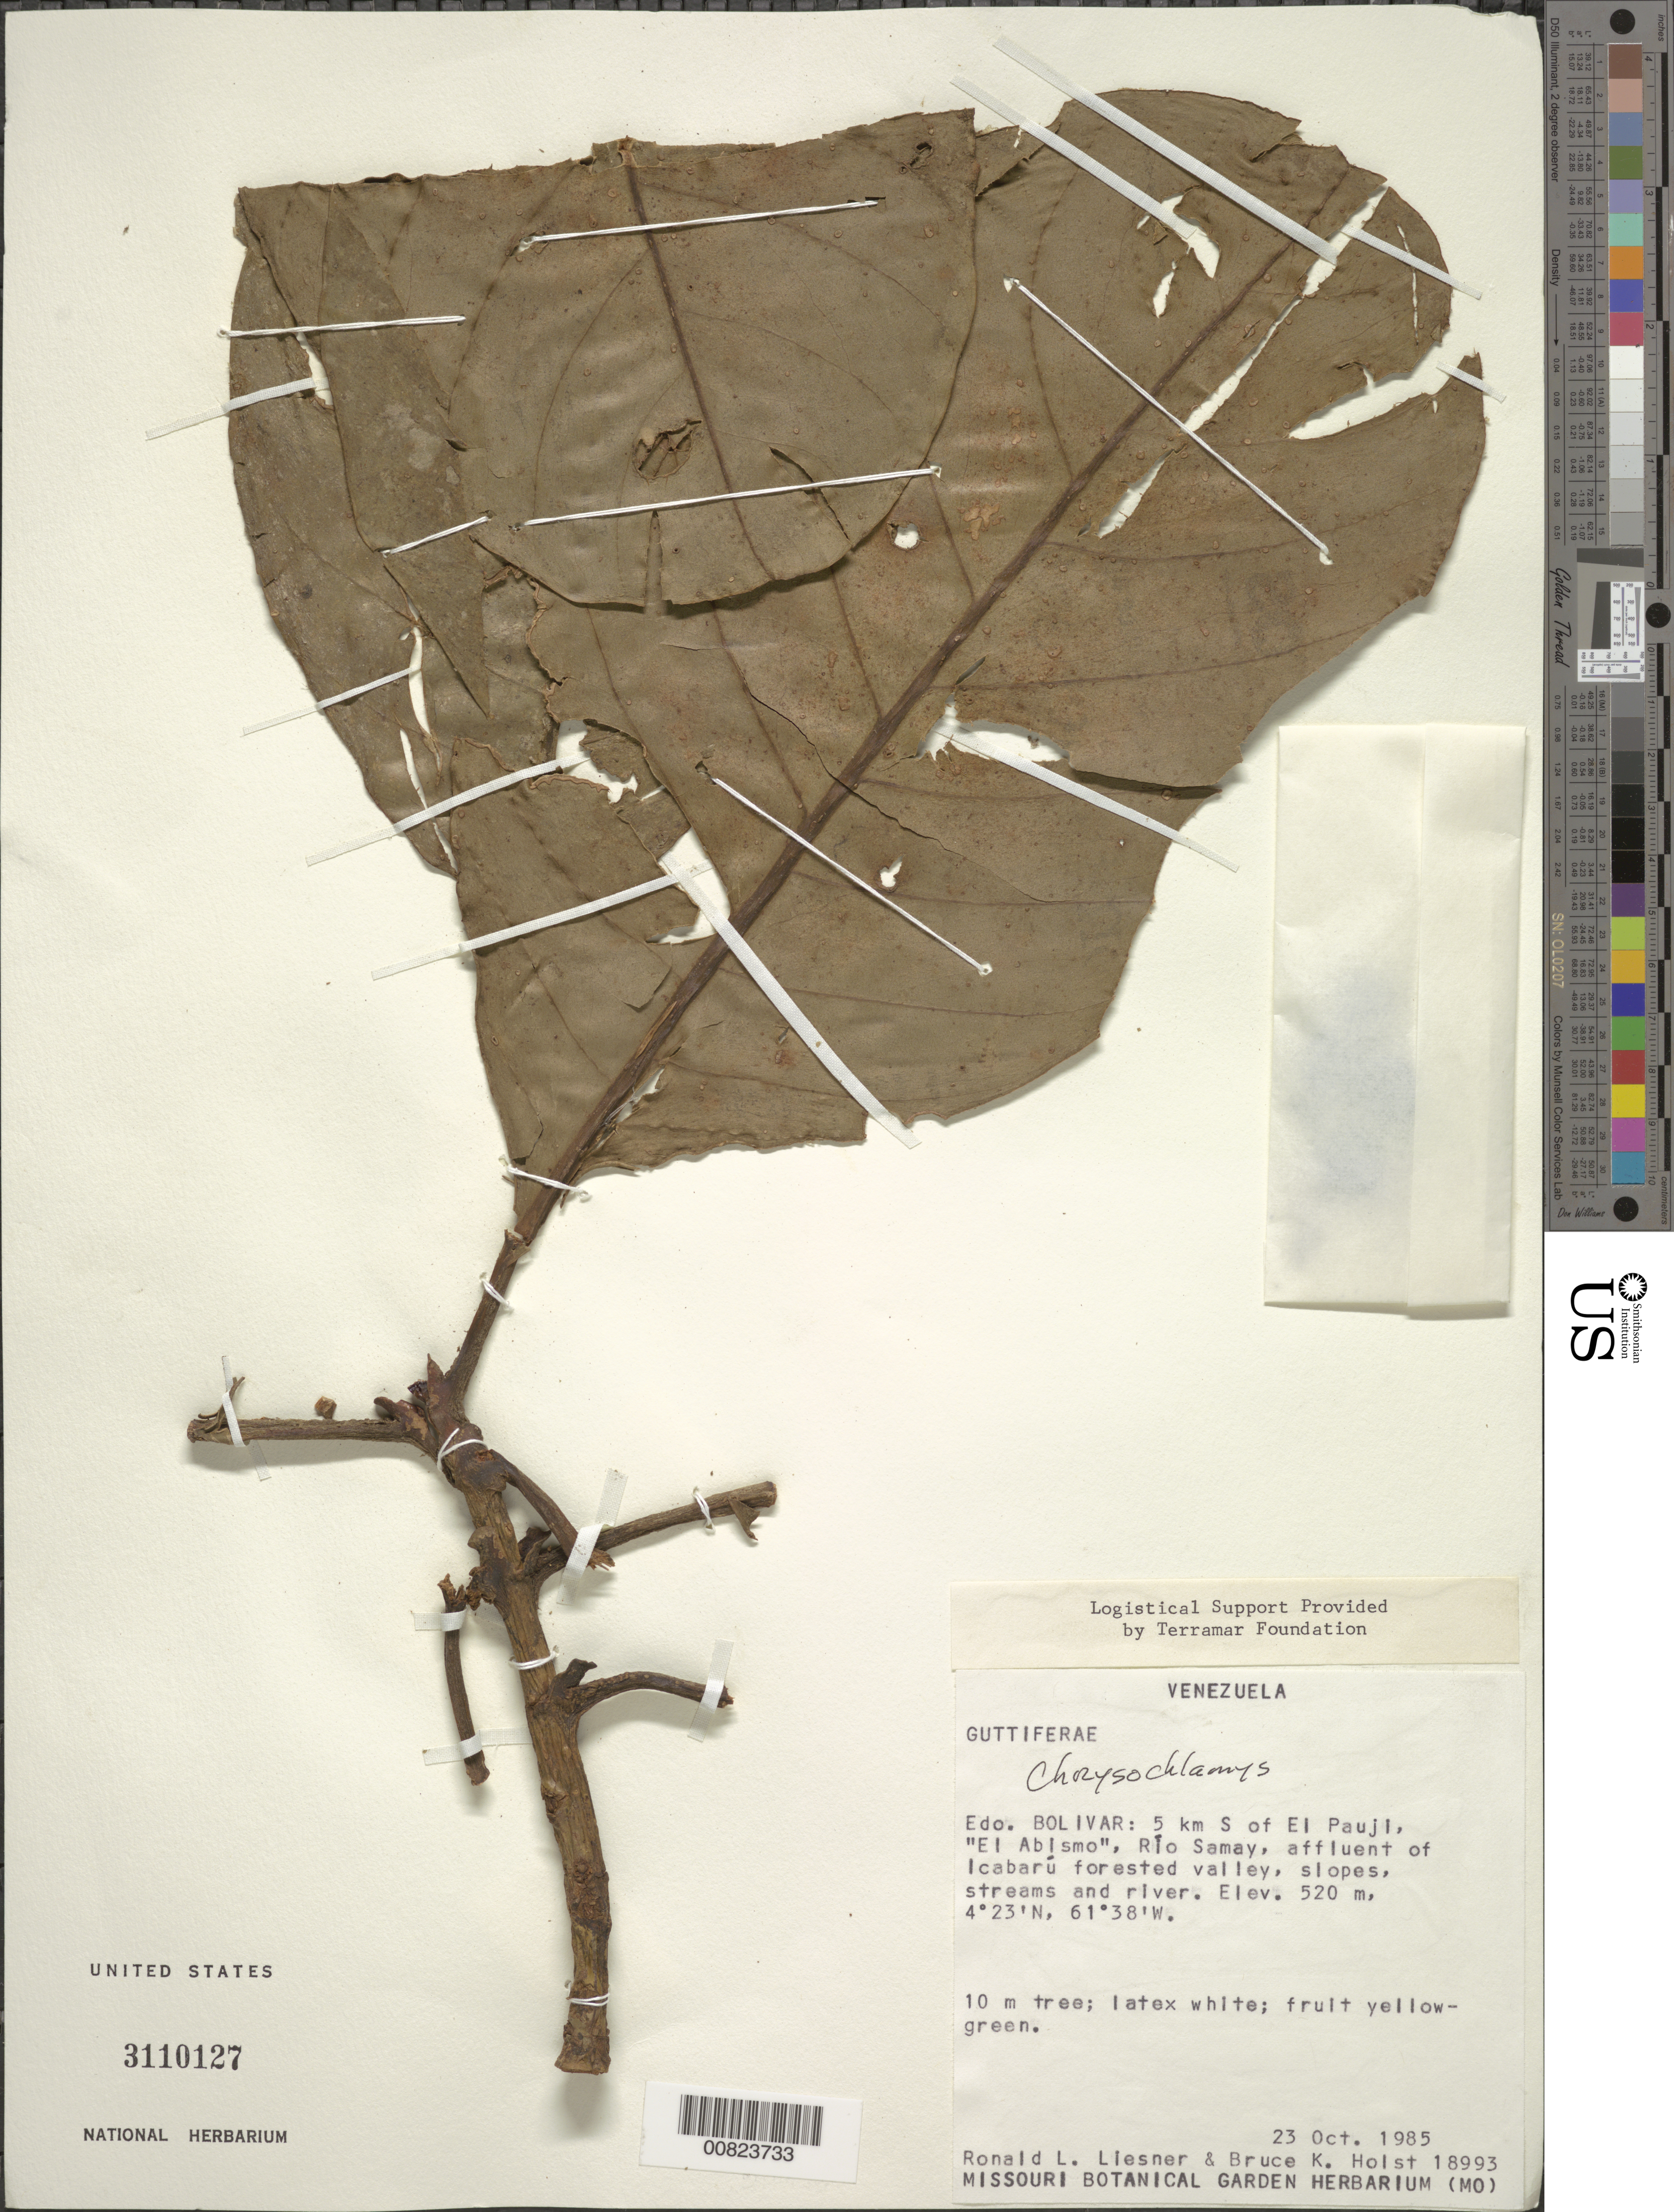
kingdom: Plantae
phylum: Tracheophyta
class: Magnoliopsida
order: Malpighiales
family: Clusiaceae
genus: Chrysochlamys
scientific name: Chrysochlamys sp.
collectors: R. L. Liesner & B. Holst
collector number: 18993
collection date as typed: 23-Oct-85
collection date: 1985-10-23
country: Venezuela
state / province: Bolívar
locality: El Pauji, 5 km S of, "El Abismo", Río Samay, affluent of Icabarú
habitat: Forested valley, slopes, streams and river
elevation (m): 520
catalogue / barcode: US 3110127